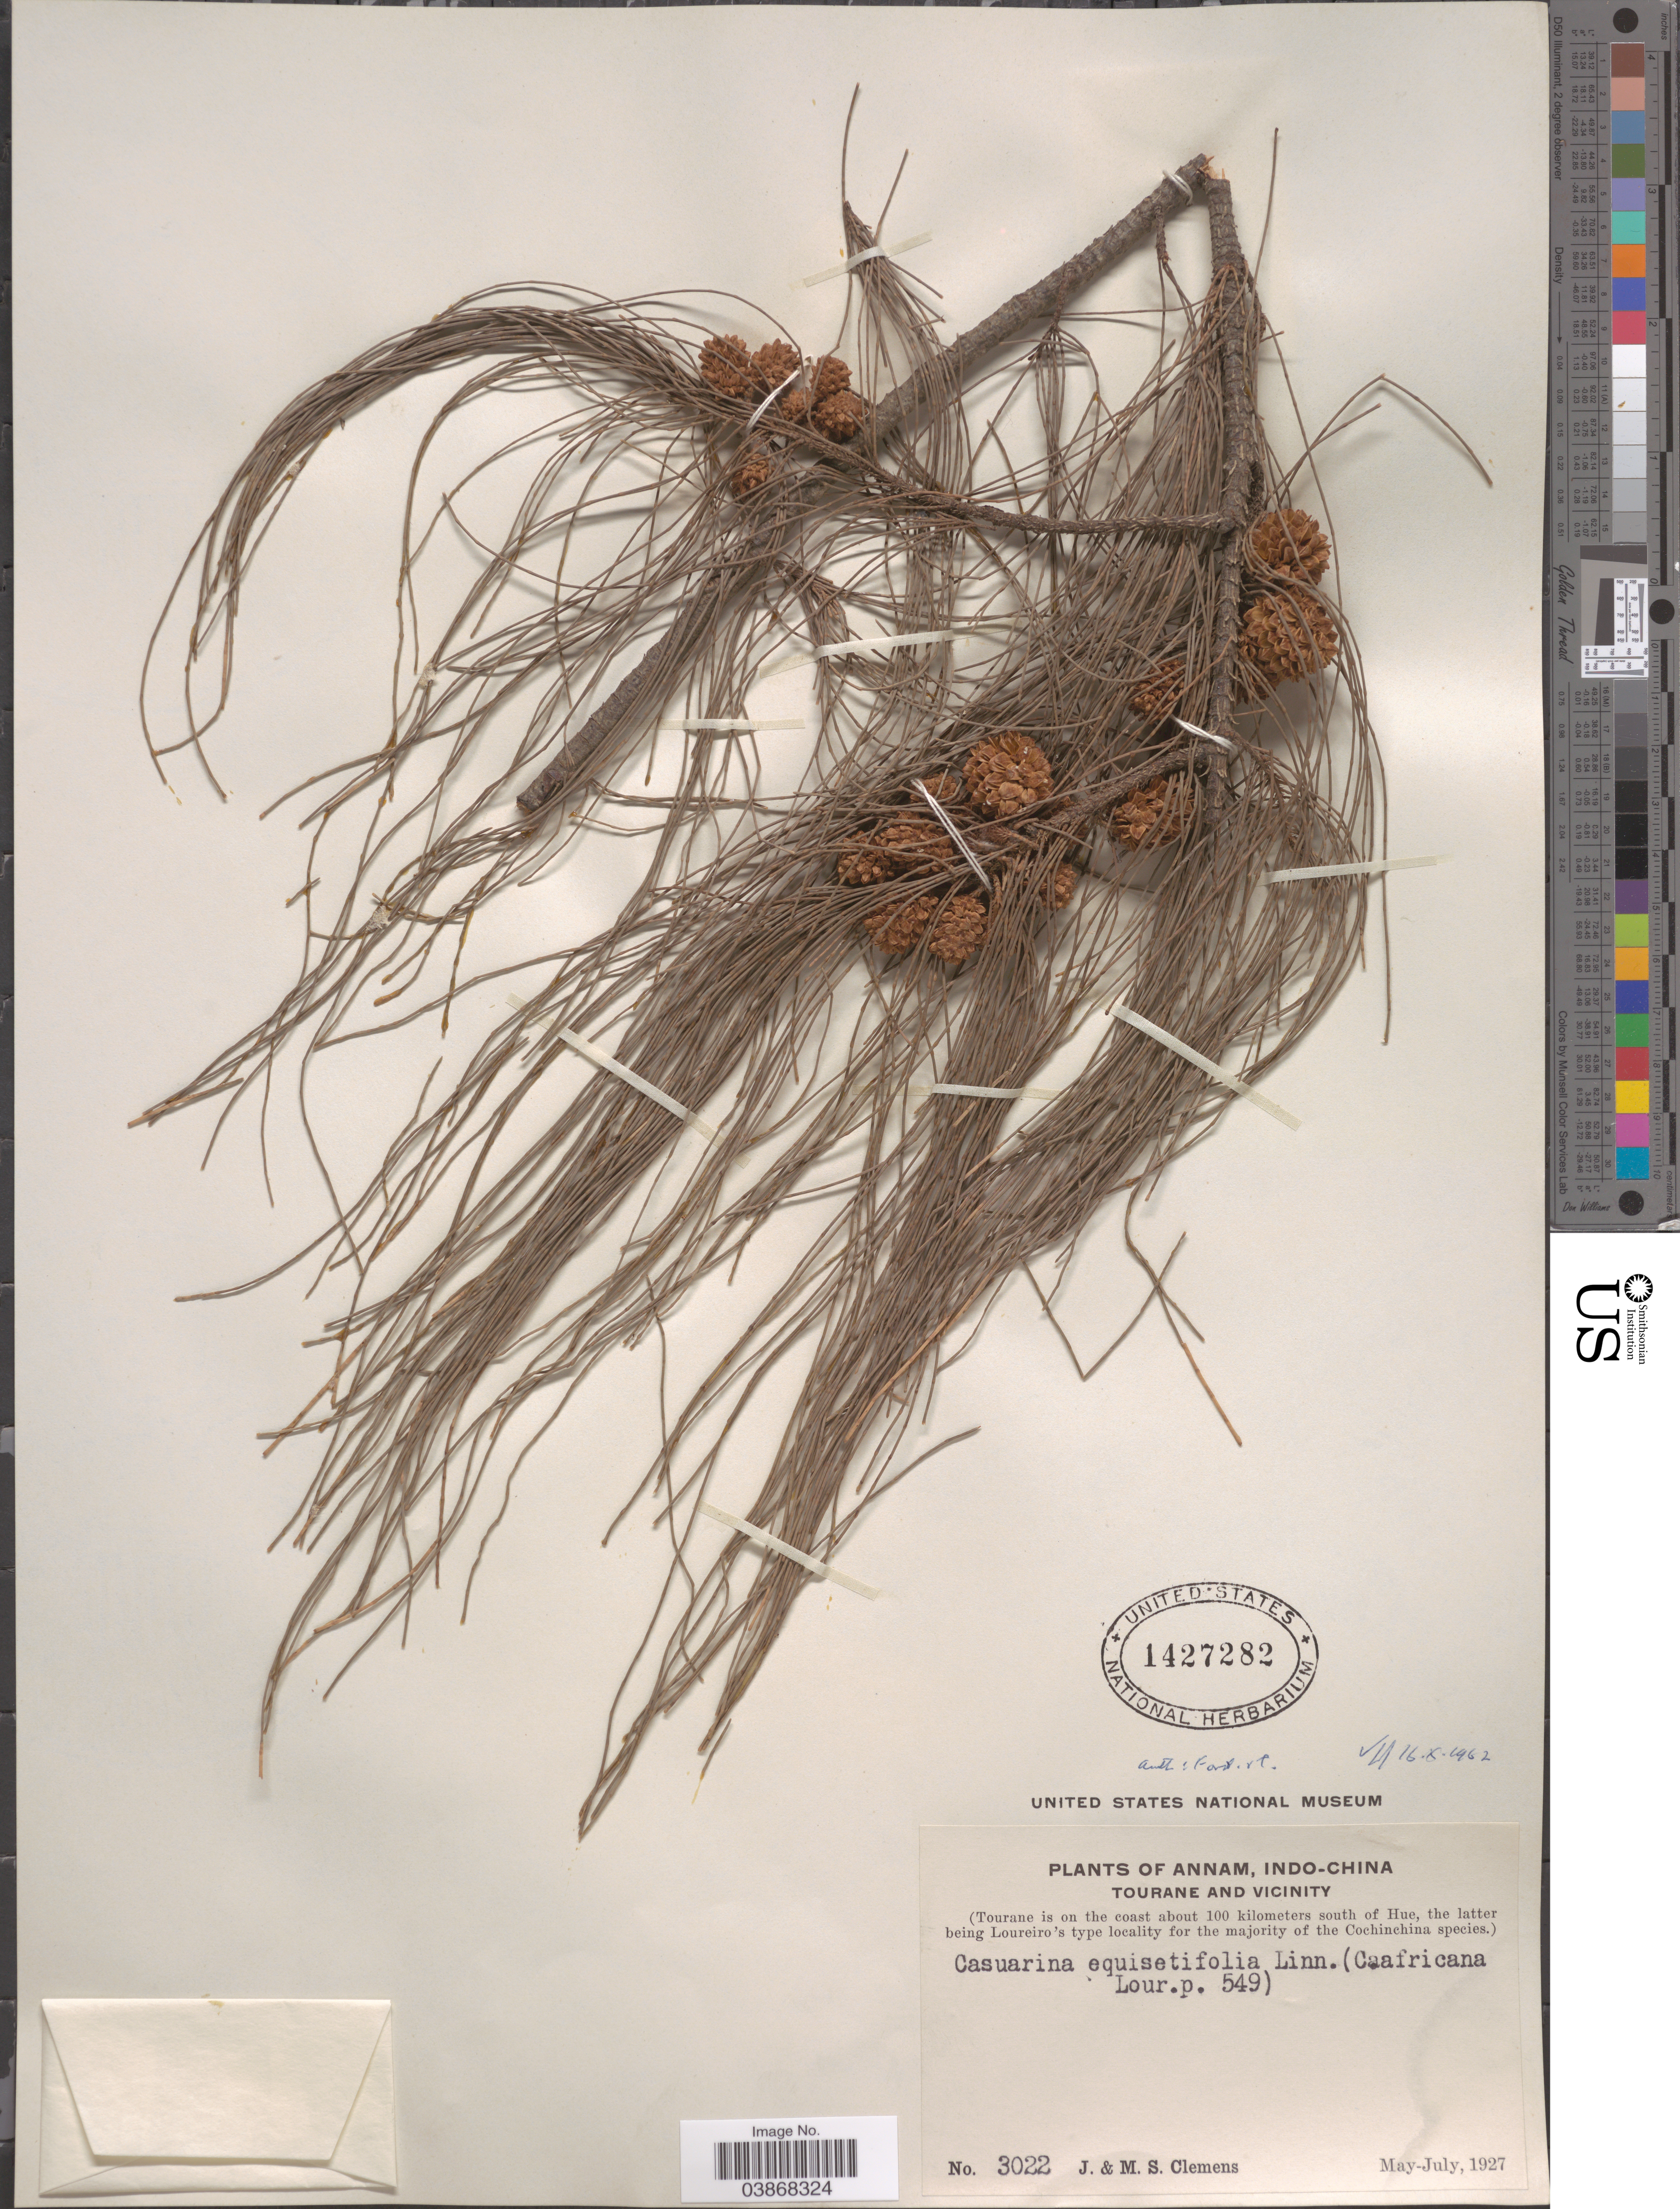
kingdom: Plantae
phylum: Tracheophyta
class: Magnoliopsida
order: Fagales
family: Casuarinaceae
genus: Casuarina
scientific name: Casuarina equisetifolia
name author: L.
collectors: J. Clemens & M. S. Clemens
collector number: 3022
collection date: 1927-05/1927-07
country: Vietnam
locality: Annam, Indo-China. Tourane and vicinity. (Tourane is on the coast about 100 kilometers south of Hue).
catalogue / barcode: US 1427282